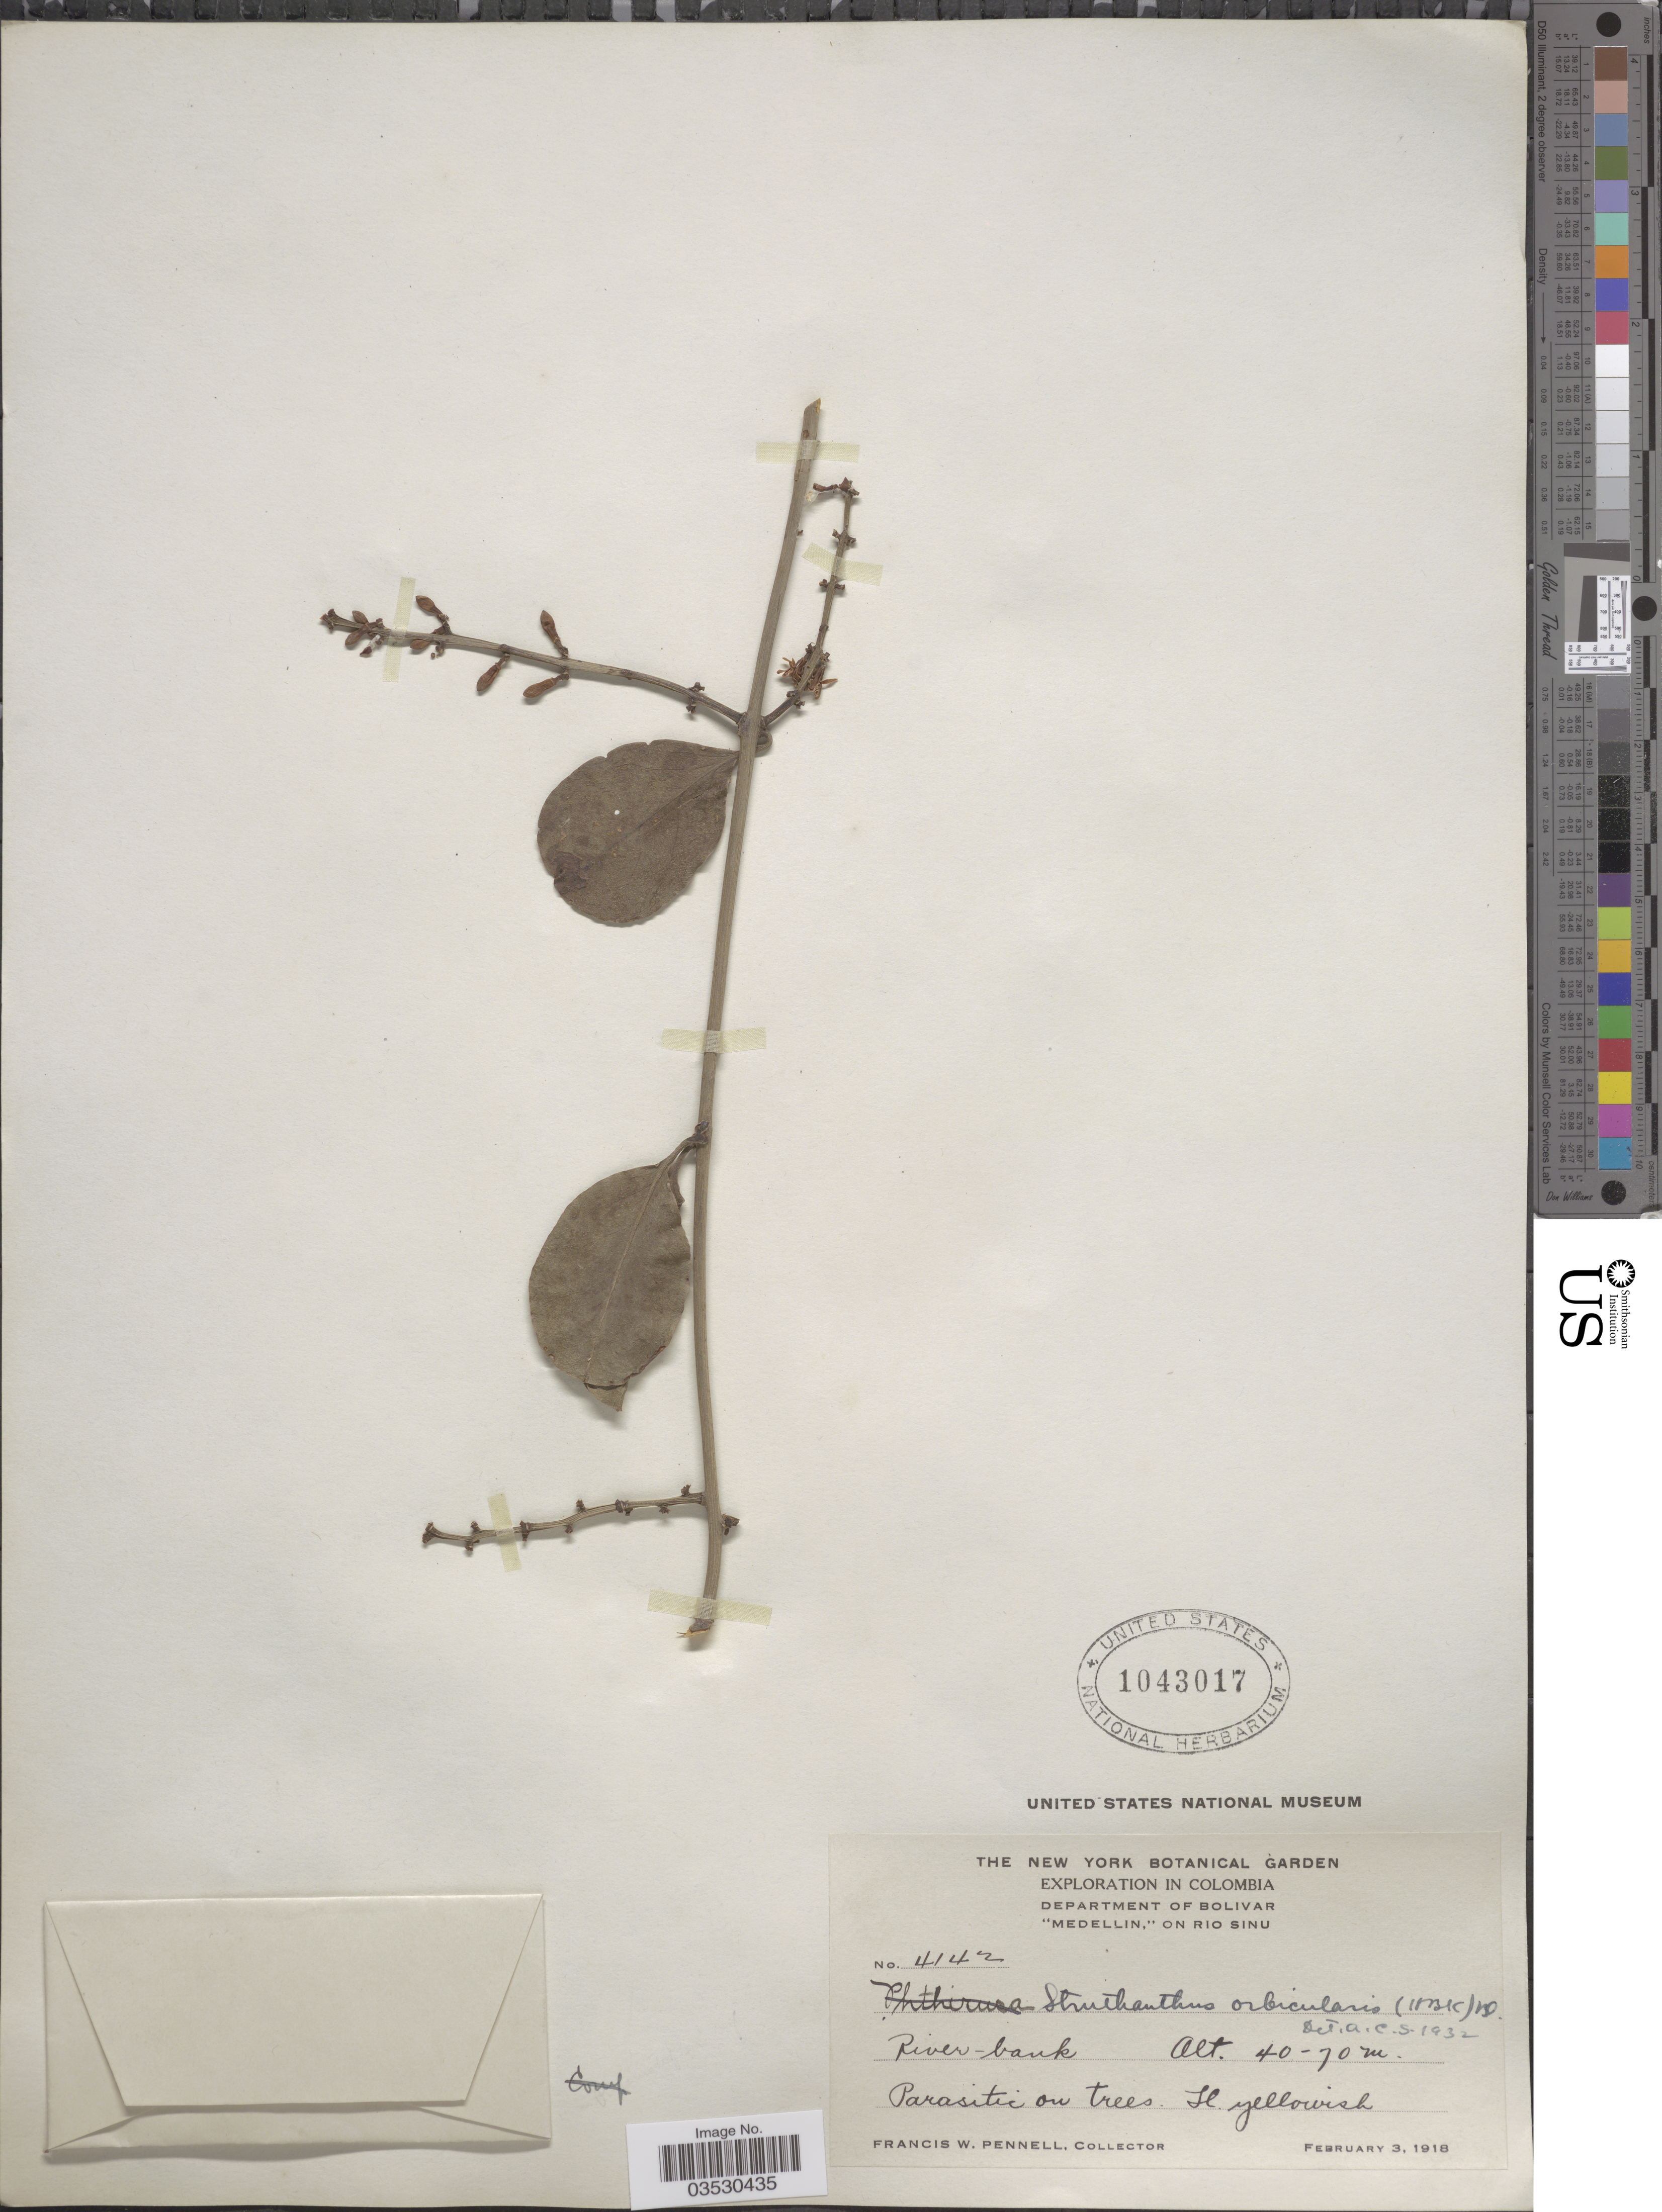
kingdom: Plantae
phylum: Tracheophyta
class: Magnoliopsida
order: Santalales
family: Loranthaceae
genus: Struthanthus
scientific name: Struthanthus orbicularis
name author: (Kunth) Blume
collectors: F. W. Pennell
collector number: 4142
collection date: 1918-02-03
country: Colombia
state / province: Bolívar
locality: Department of Bolivar. "Medellin," on Rio Sinu. River-bank.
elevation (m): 40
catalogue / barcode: US 1043017